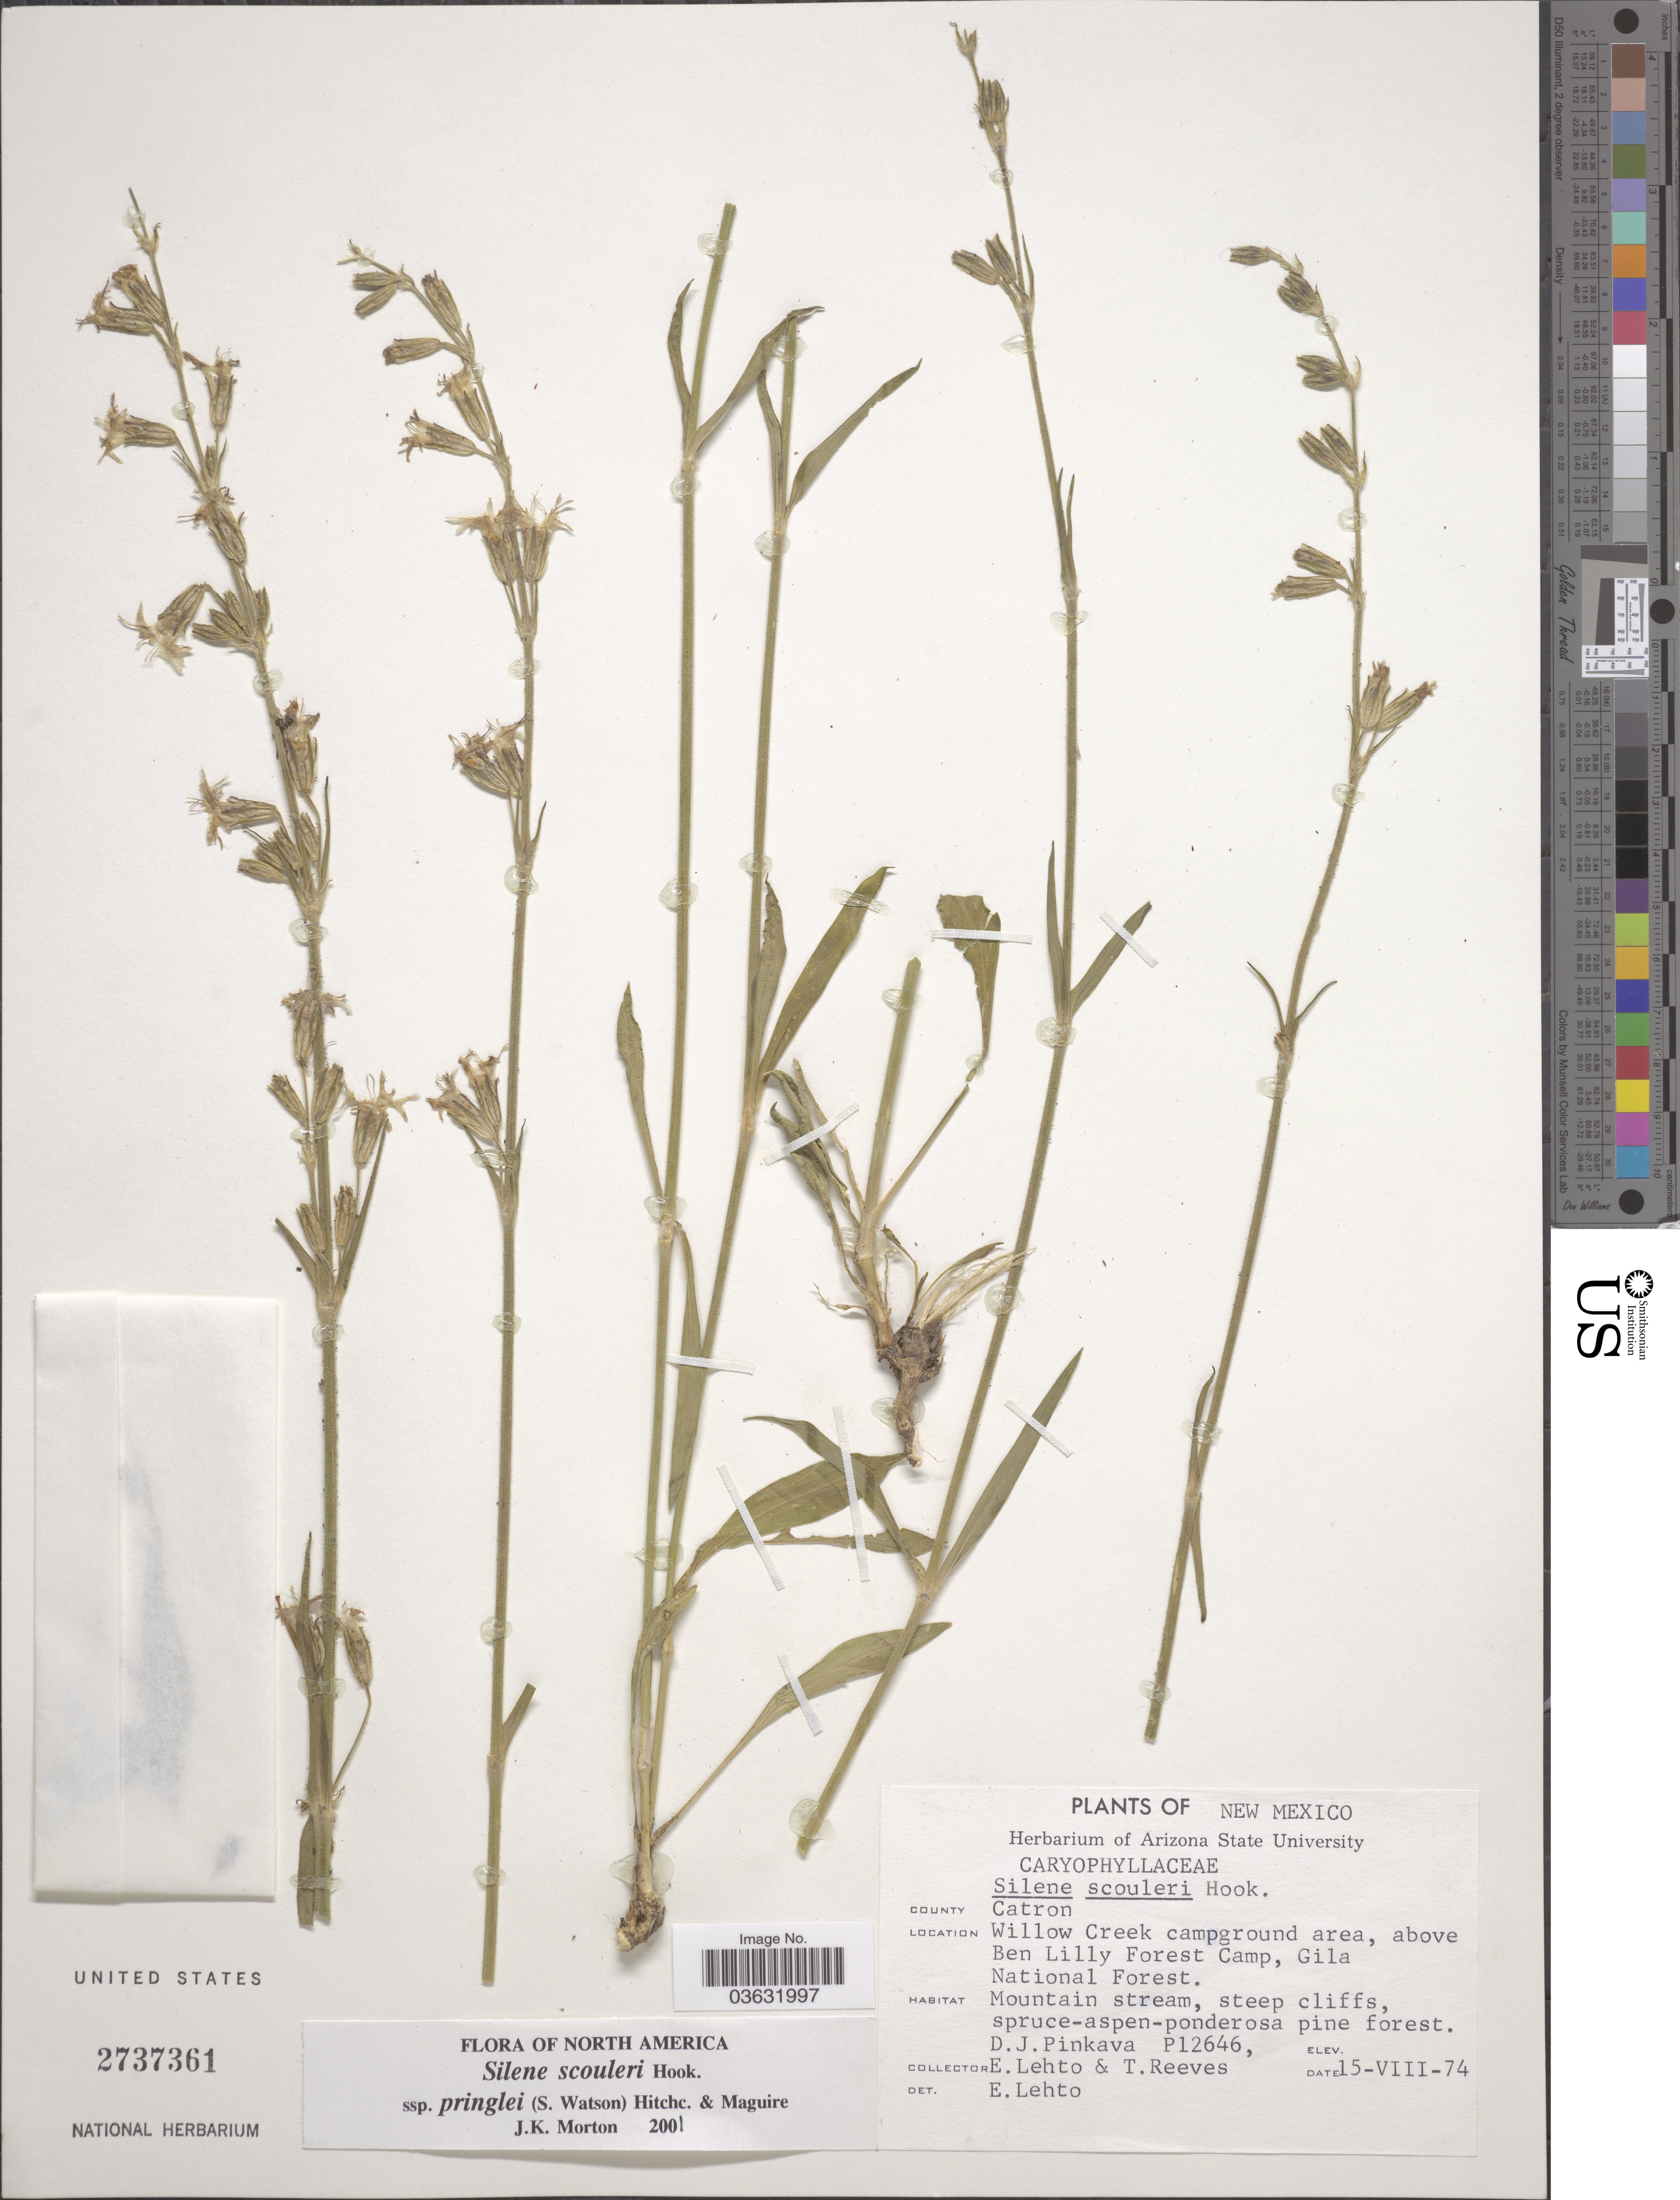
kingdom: Plantae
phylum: Tracheophyta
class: Magnoliopsida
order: Caryophyllales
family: Caryophyllaceae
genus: Silene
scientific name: Silene scouleri var. concolor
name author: (Greene) C.L. Hitchc. & Maguire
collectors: D. J. Pinkava, E. Lehto, T. Reeves & E. Lehto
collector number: P12646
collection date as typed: Transcribed d/m/y: 15/8/74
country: United States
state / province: New Mexico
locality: County Catron. Willow Creek campground area, above Ben Lilly Forest Camp, Gila National Forest.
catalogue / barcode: US 2737361